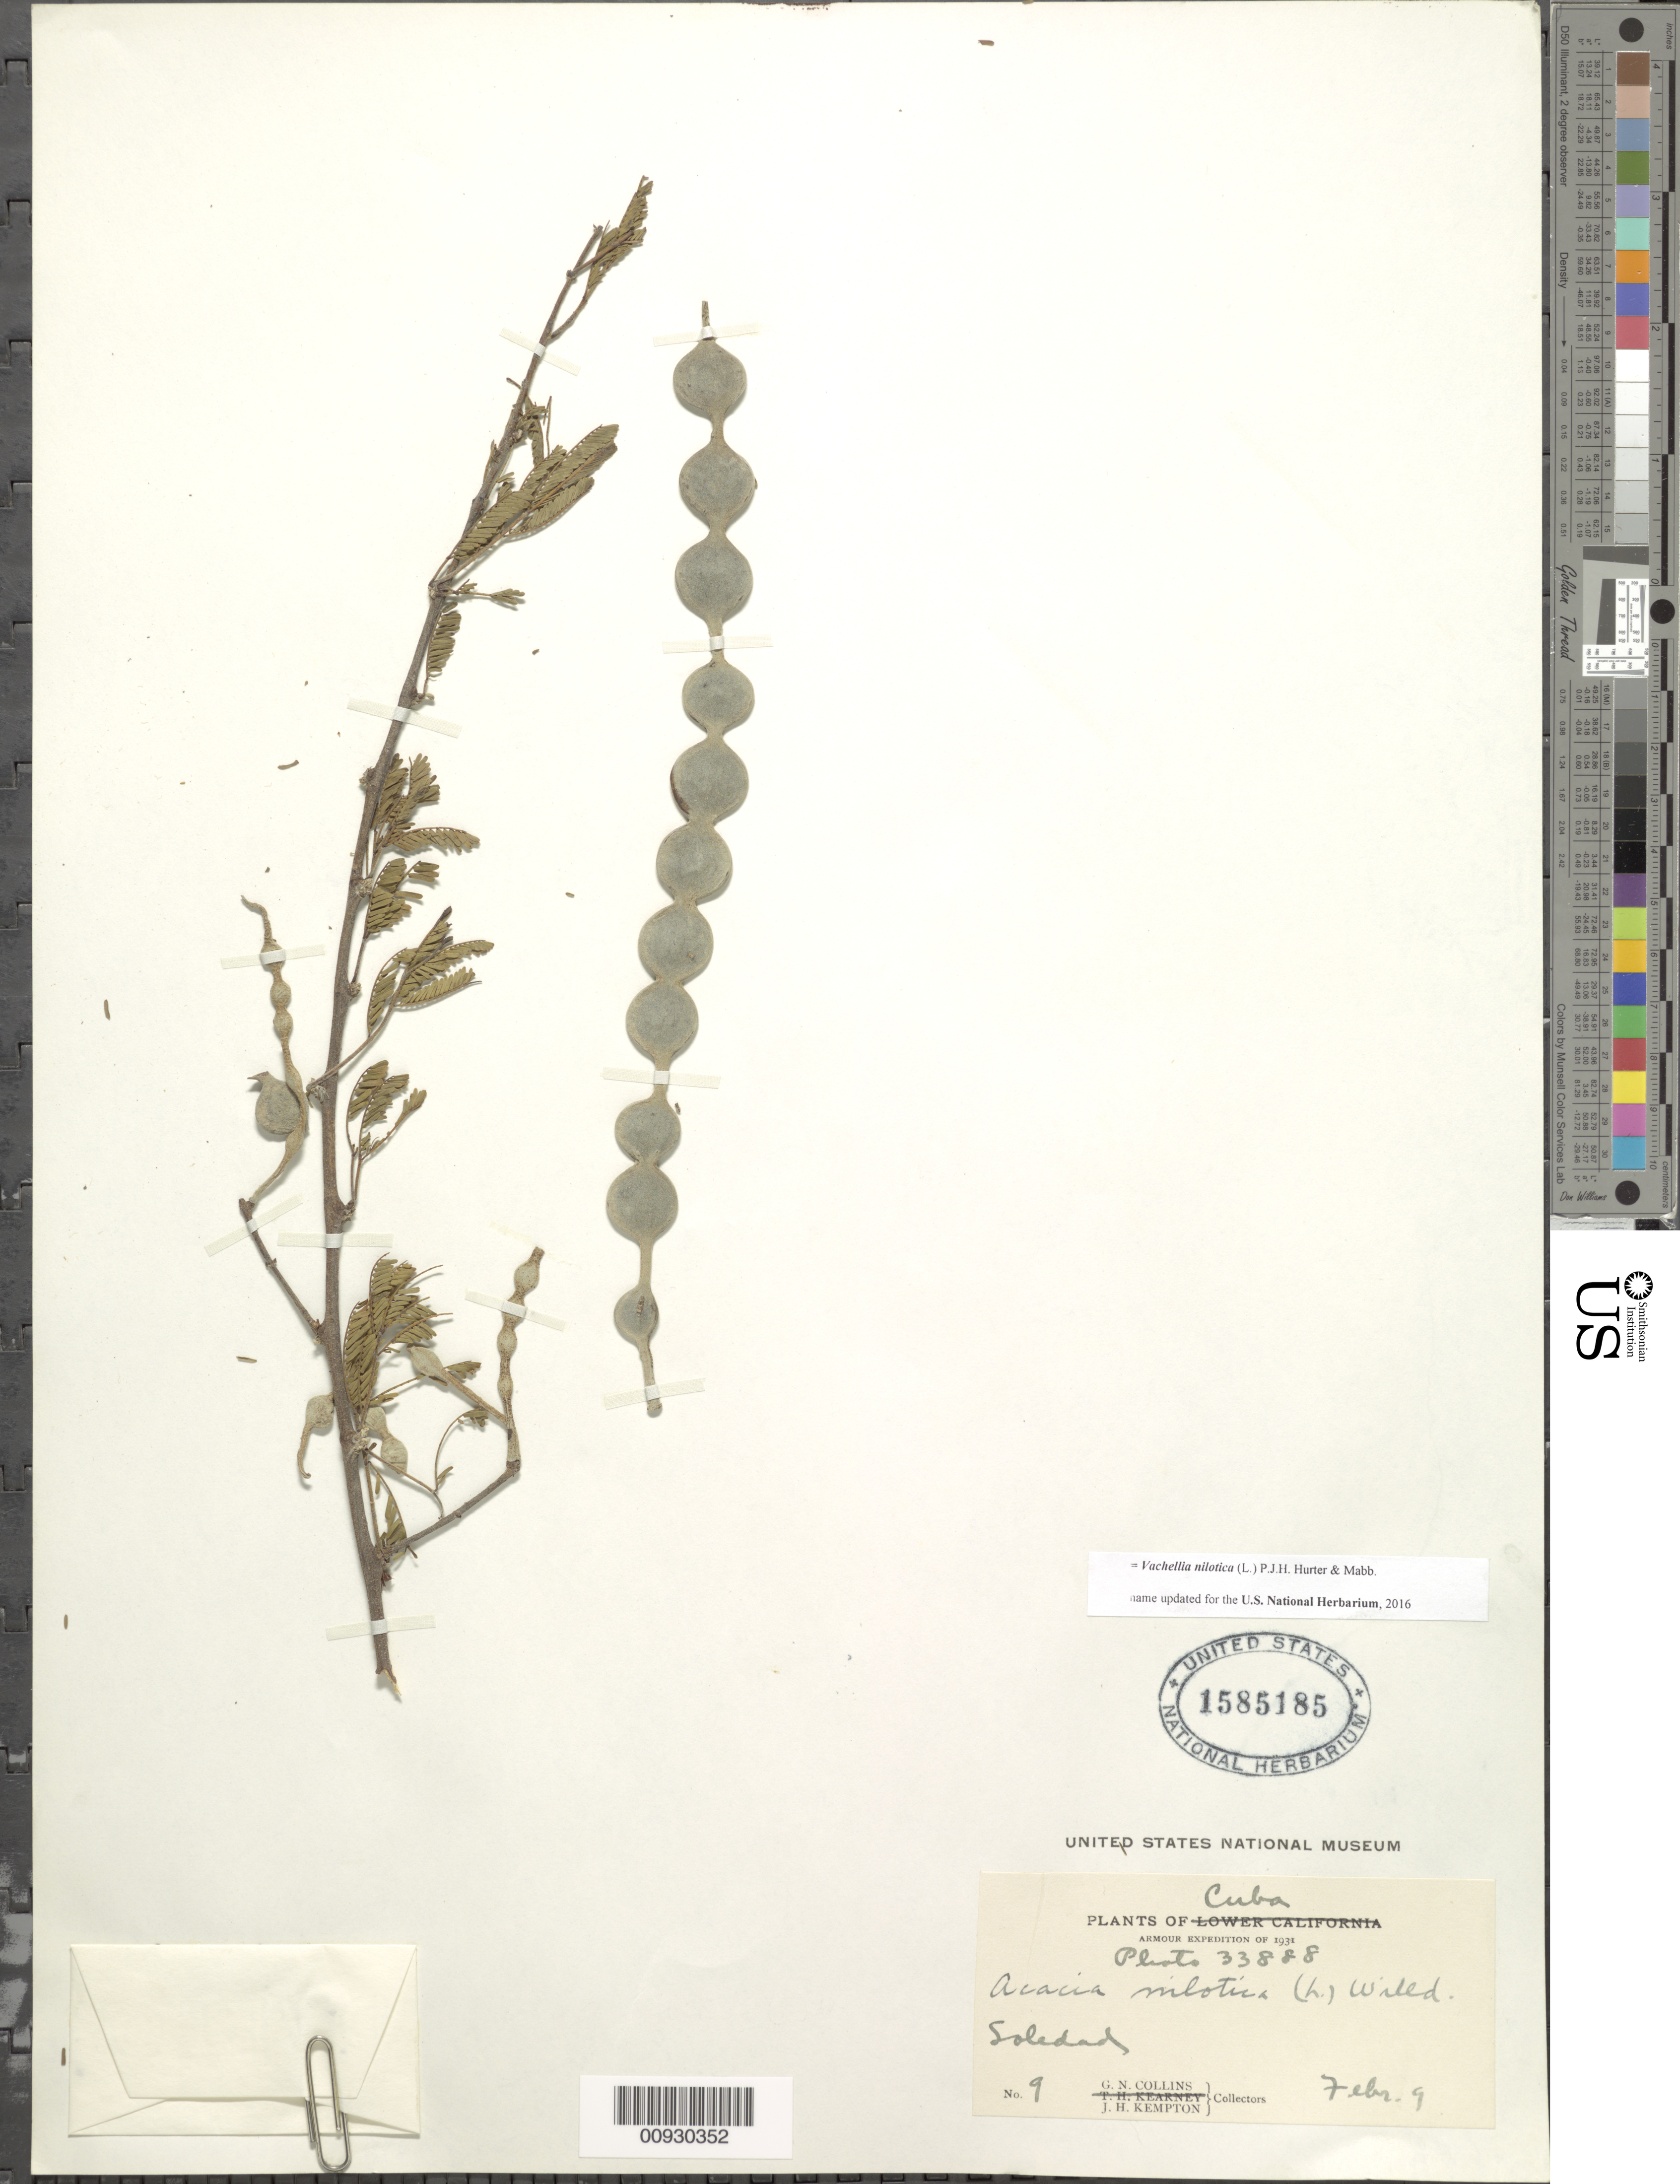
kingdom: Plantae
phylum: Tracheophyta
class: Magnoliopsida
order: Fabales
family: Fabaceae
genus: Vachellia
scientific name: Vachellia nilotica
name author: (L.) P.J.H. Hurter & Mabb.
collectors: G. N. Collins & J. H. Kempton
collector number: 9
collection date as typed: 09 Feb 1931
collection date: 1931-02-09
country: Cuba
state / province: Cienfuegos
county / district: Cienfuegos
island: Cuba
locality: Soledad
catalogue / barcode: US 1585185